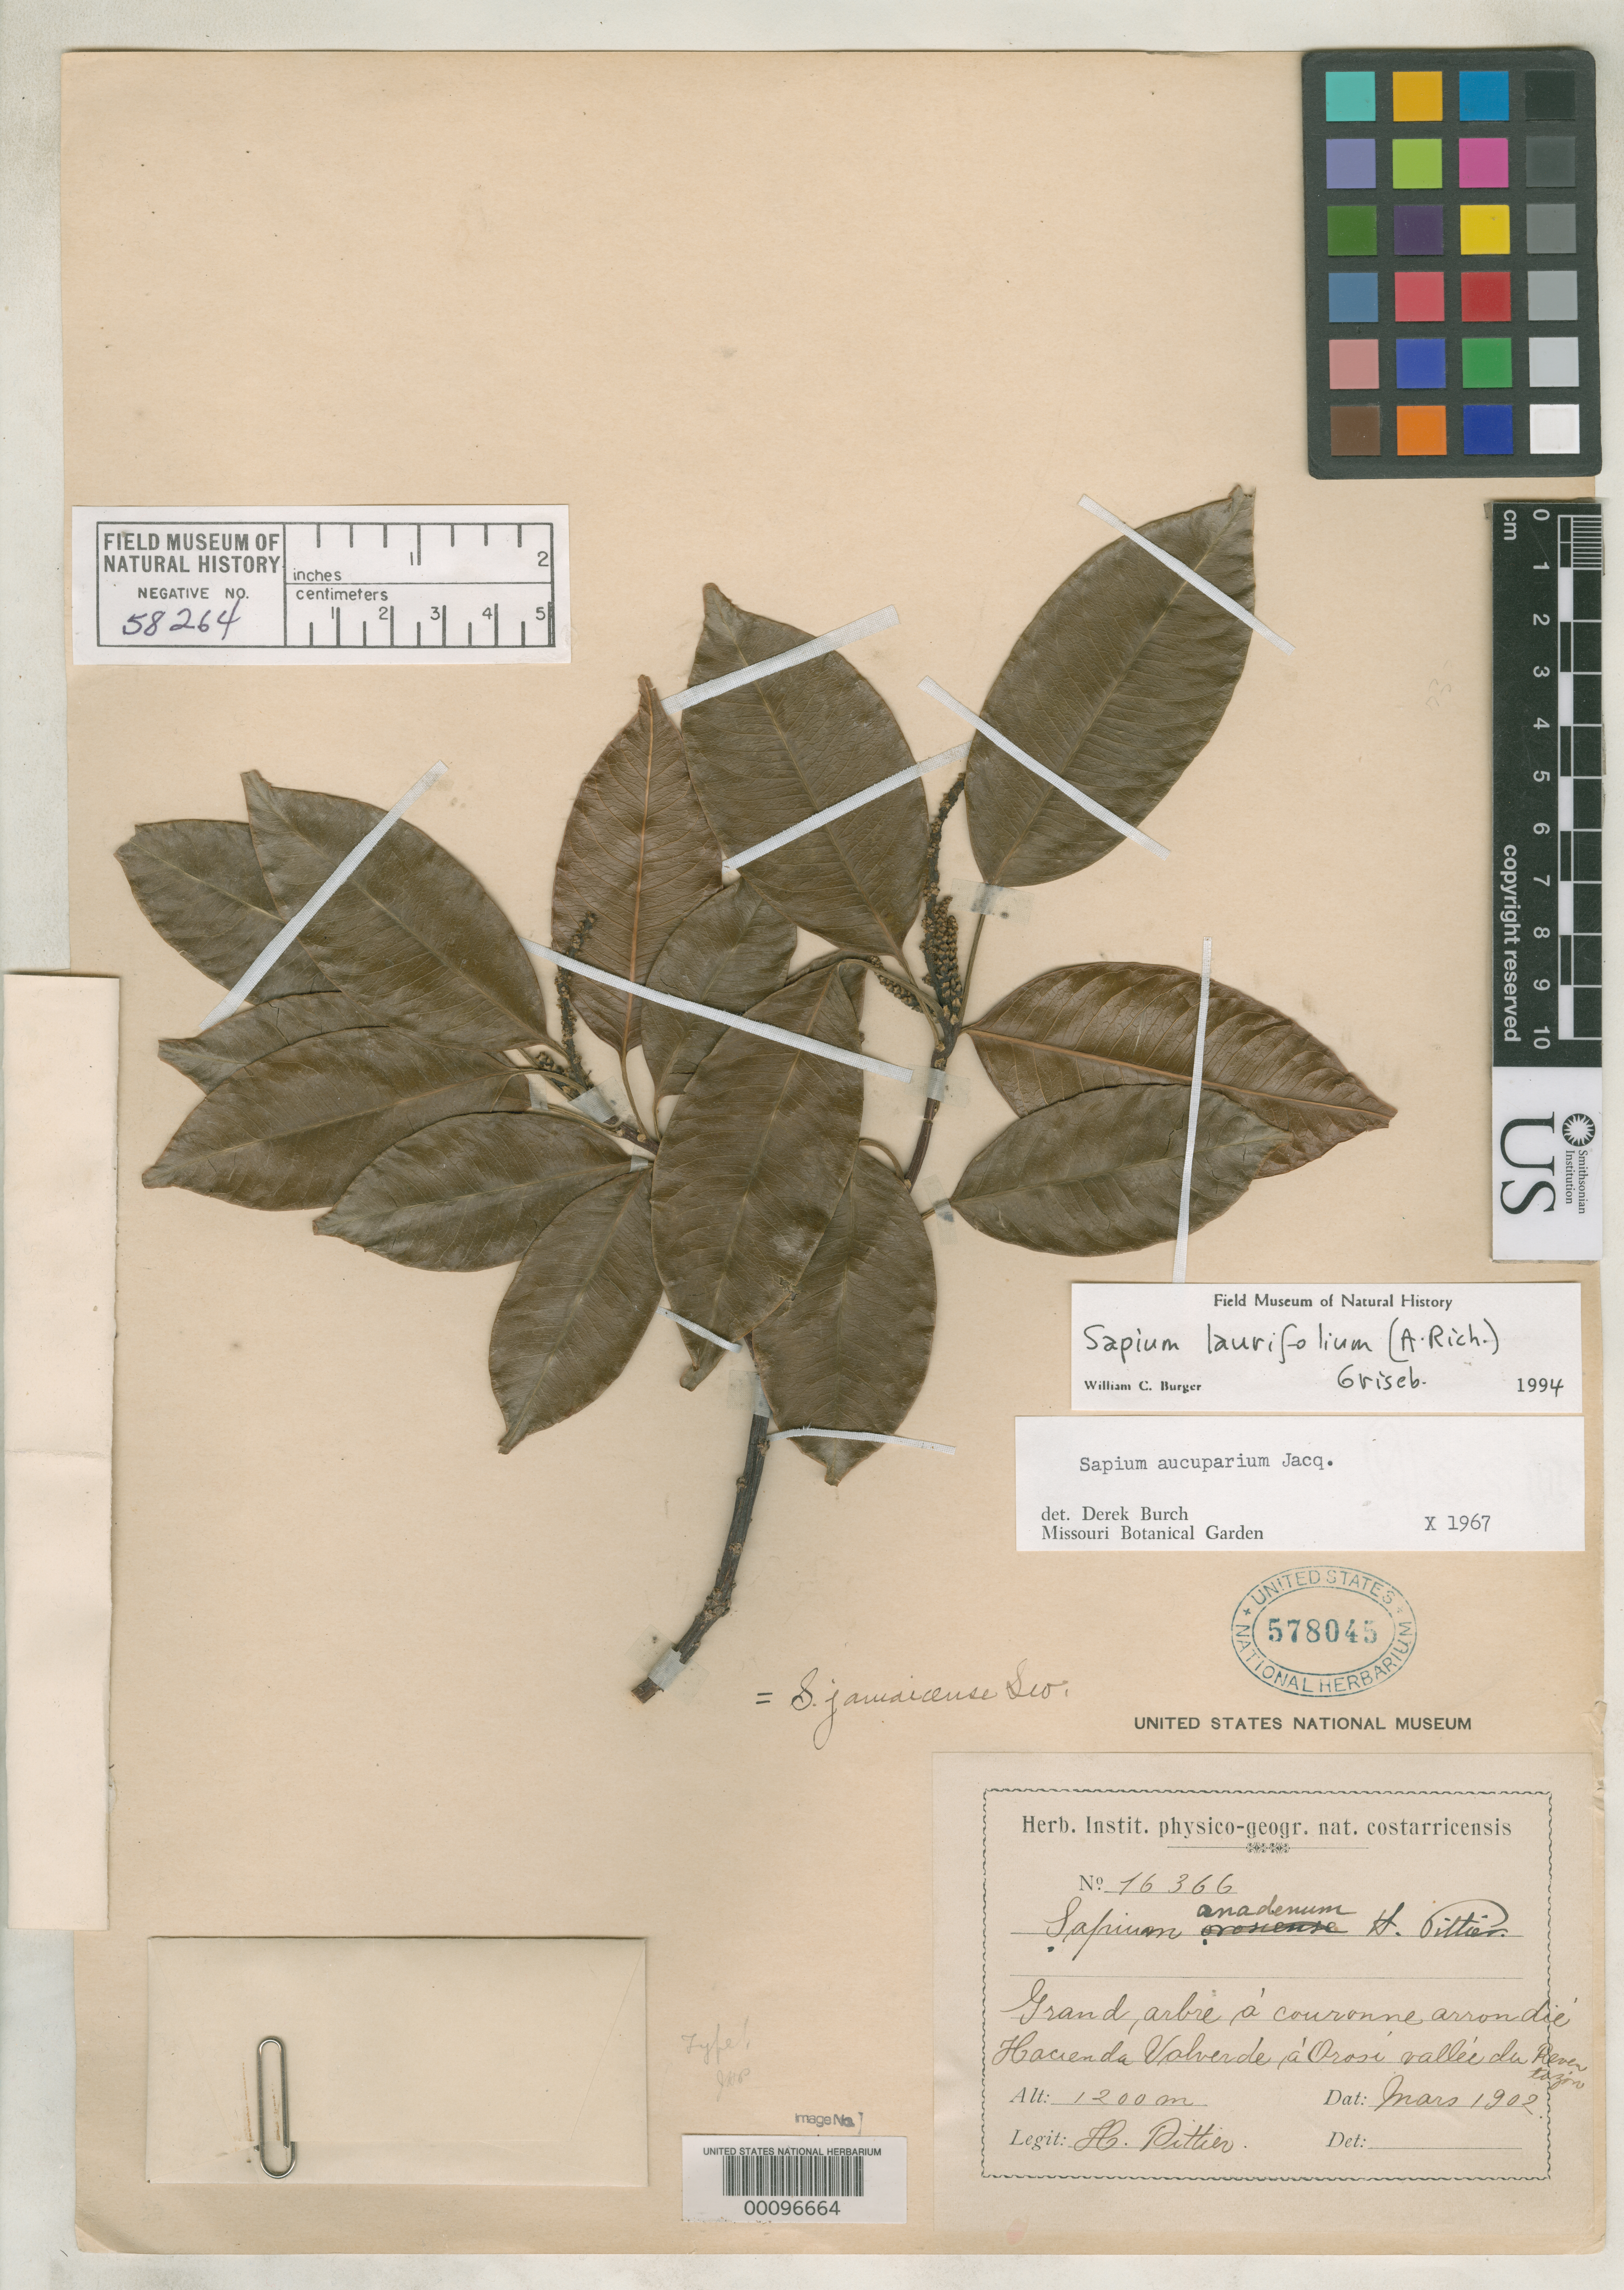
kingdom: Plantae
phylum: Tracheophyta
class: Magnoliopsida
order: Malpighiales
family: Euphorbiaceae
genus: Sapium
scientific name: Sapium anadenum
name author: Pittier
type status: Holotype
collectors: H. F. Pittier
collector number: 16366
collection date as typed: Mar 1902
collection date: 1902-03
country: Costa Rica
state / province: Cartago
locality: Hacienda Valverde at Orosi, Reventazon River Valley.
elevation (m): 1200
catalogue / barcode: US 578045